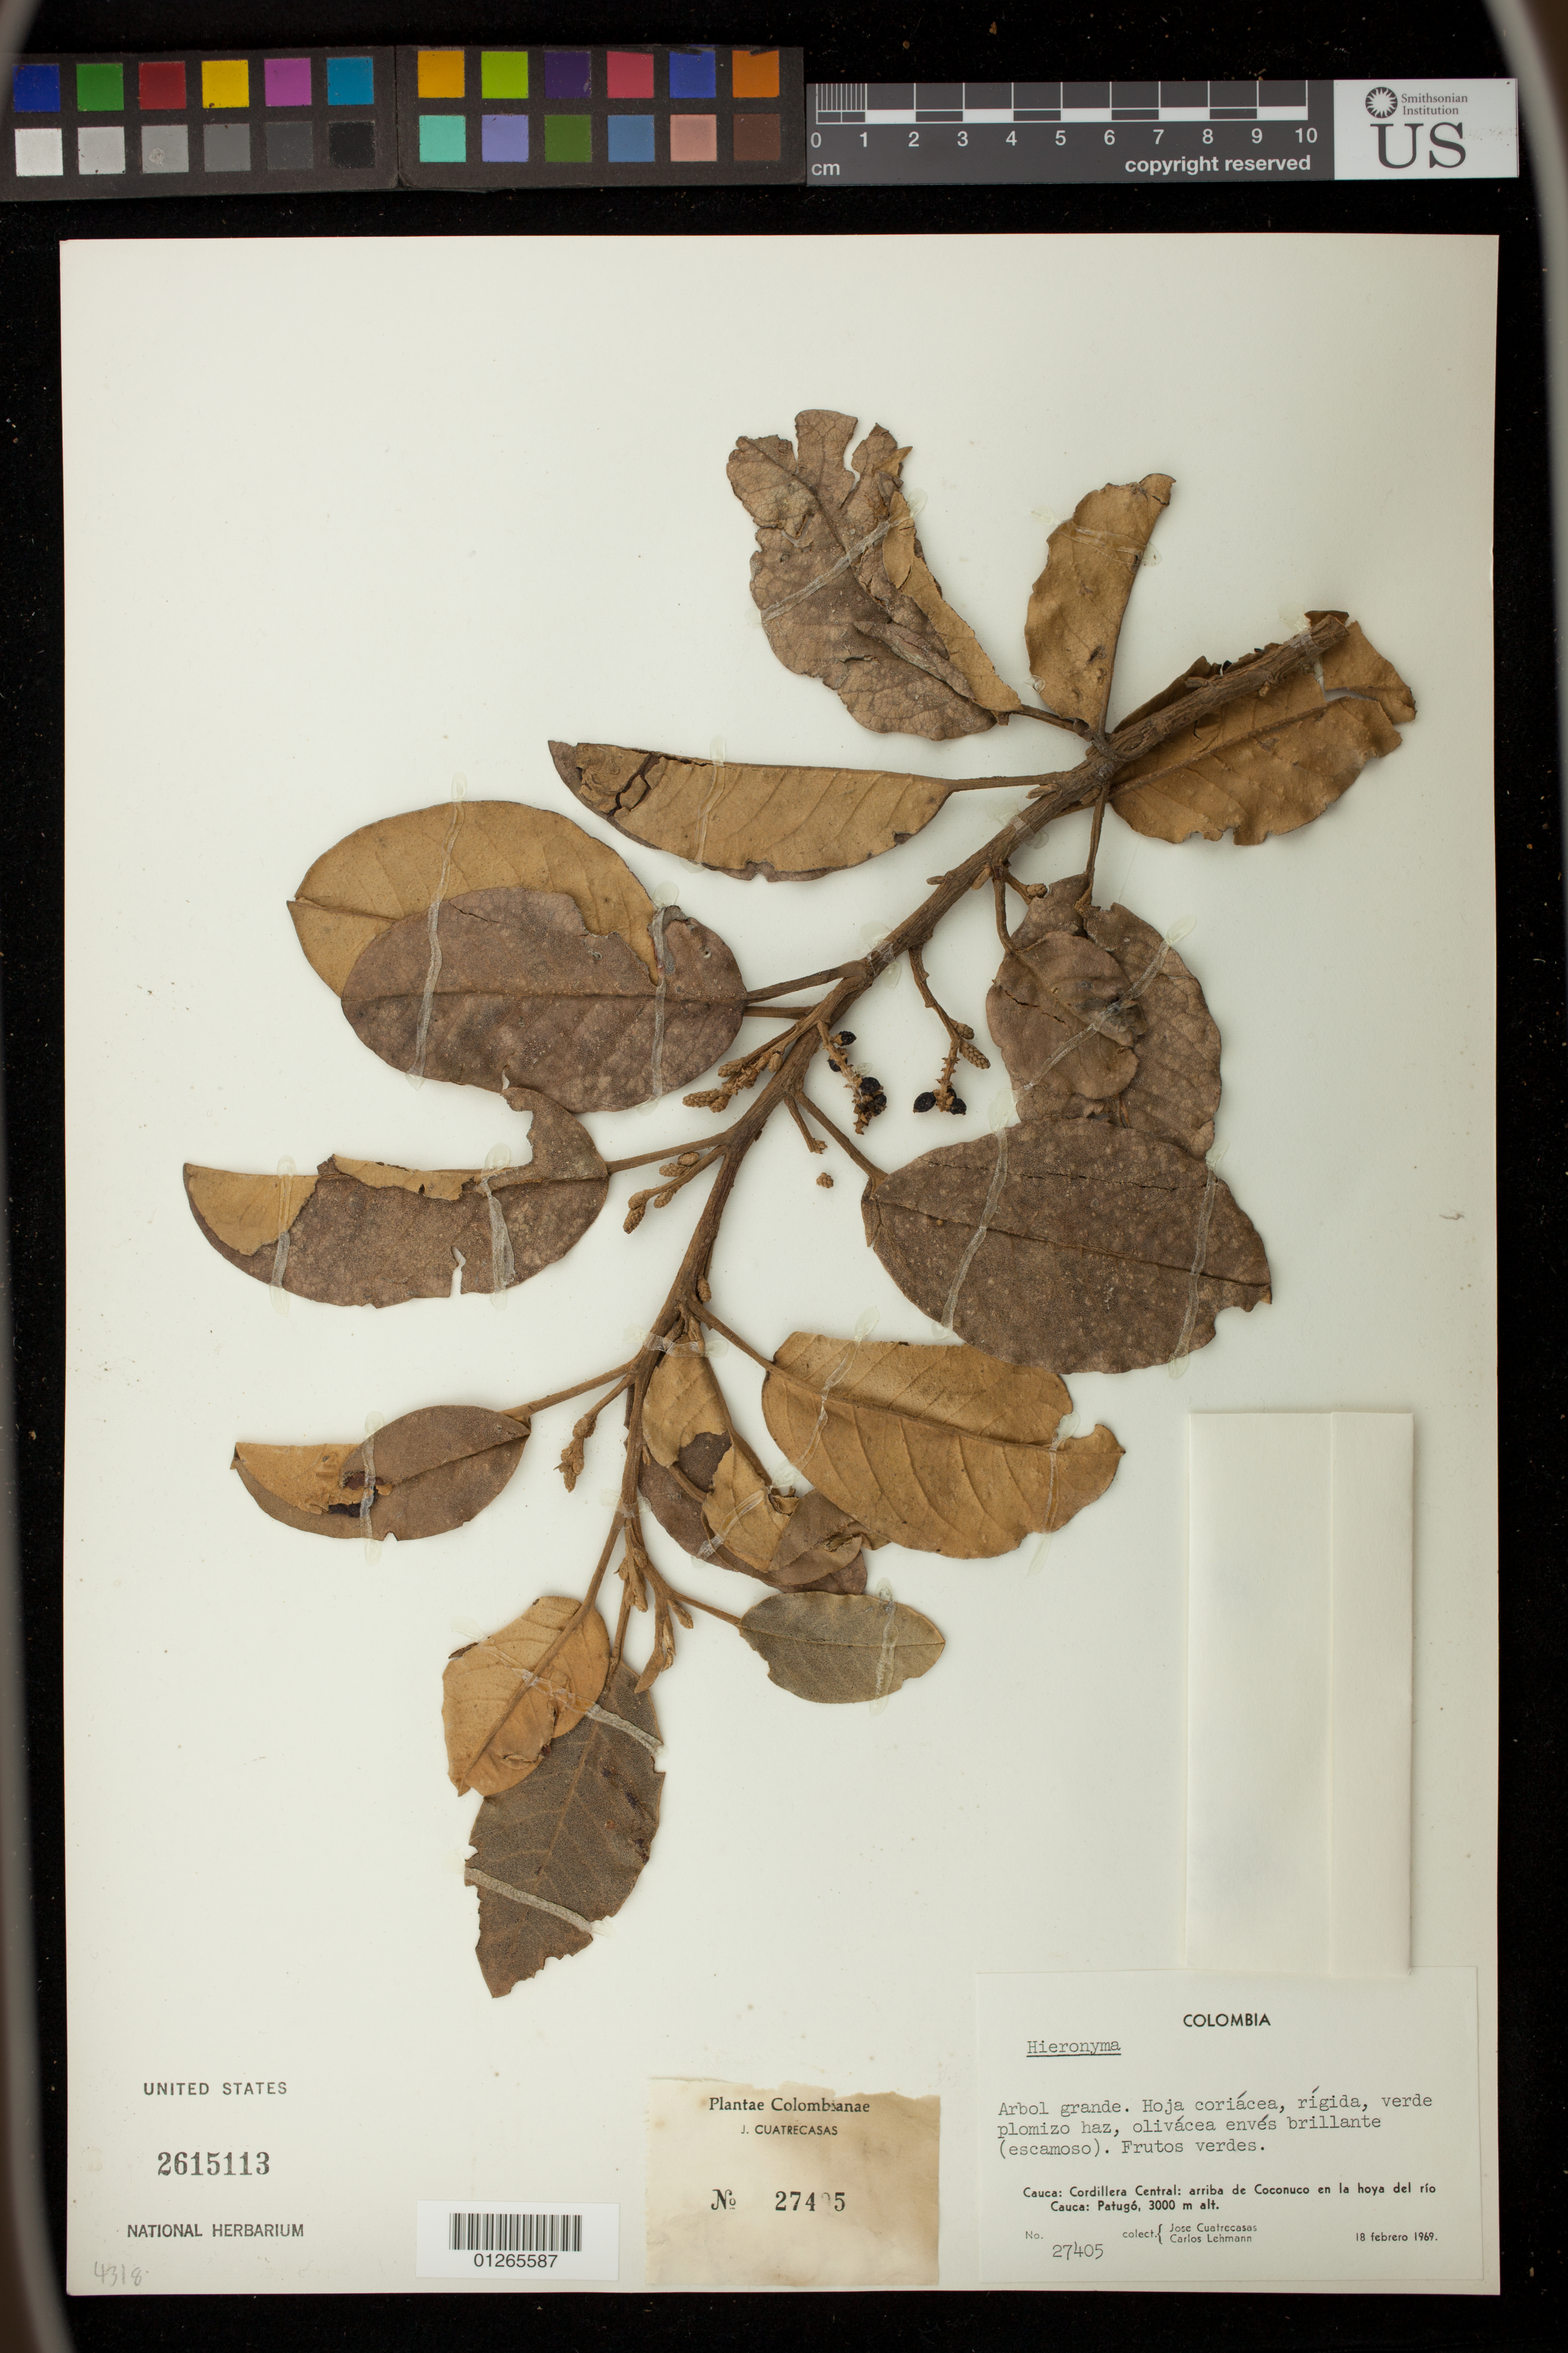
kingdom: Plantae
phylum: Tracheophyta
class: Magnoliopsida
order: Malpighiales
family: Phyllanthaceae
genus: Hieronyma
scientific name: Hieronyma sp.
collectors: J. Cuatrecasas & C. Lehmann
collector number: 27405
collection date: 1969-02-18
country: Colombia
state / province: Cauca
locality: Zamora-Chinchipe: Zamora Canton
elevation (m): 3000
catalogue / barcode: US 2615113